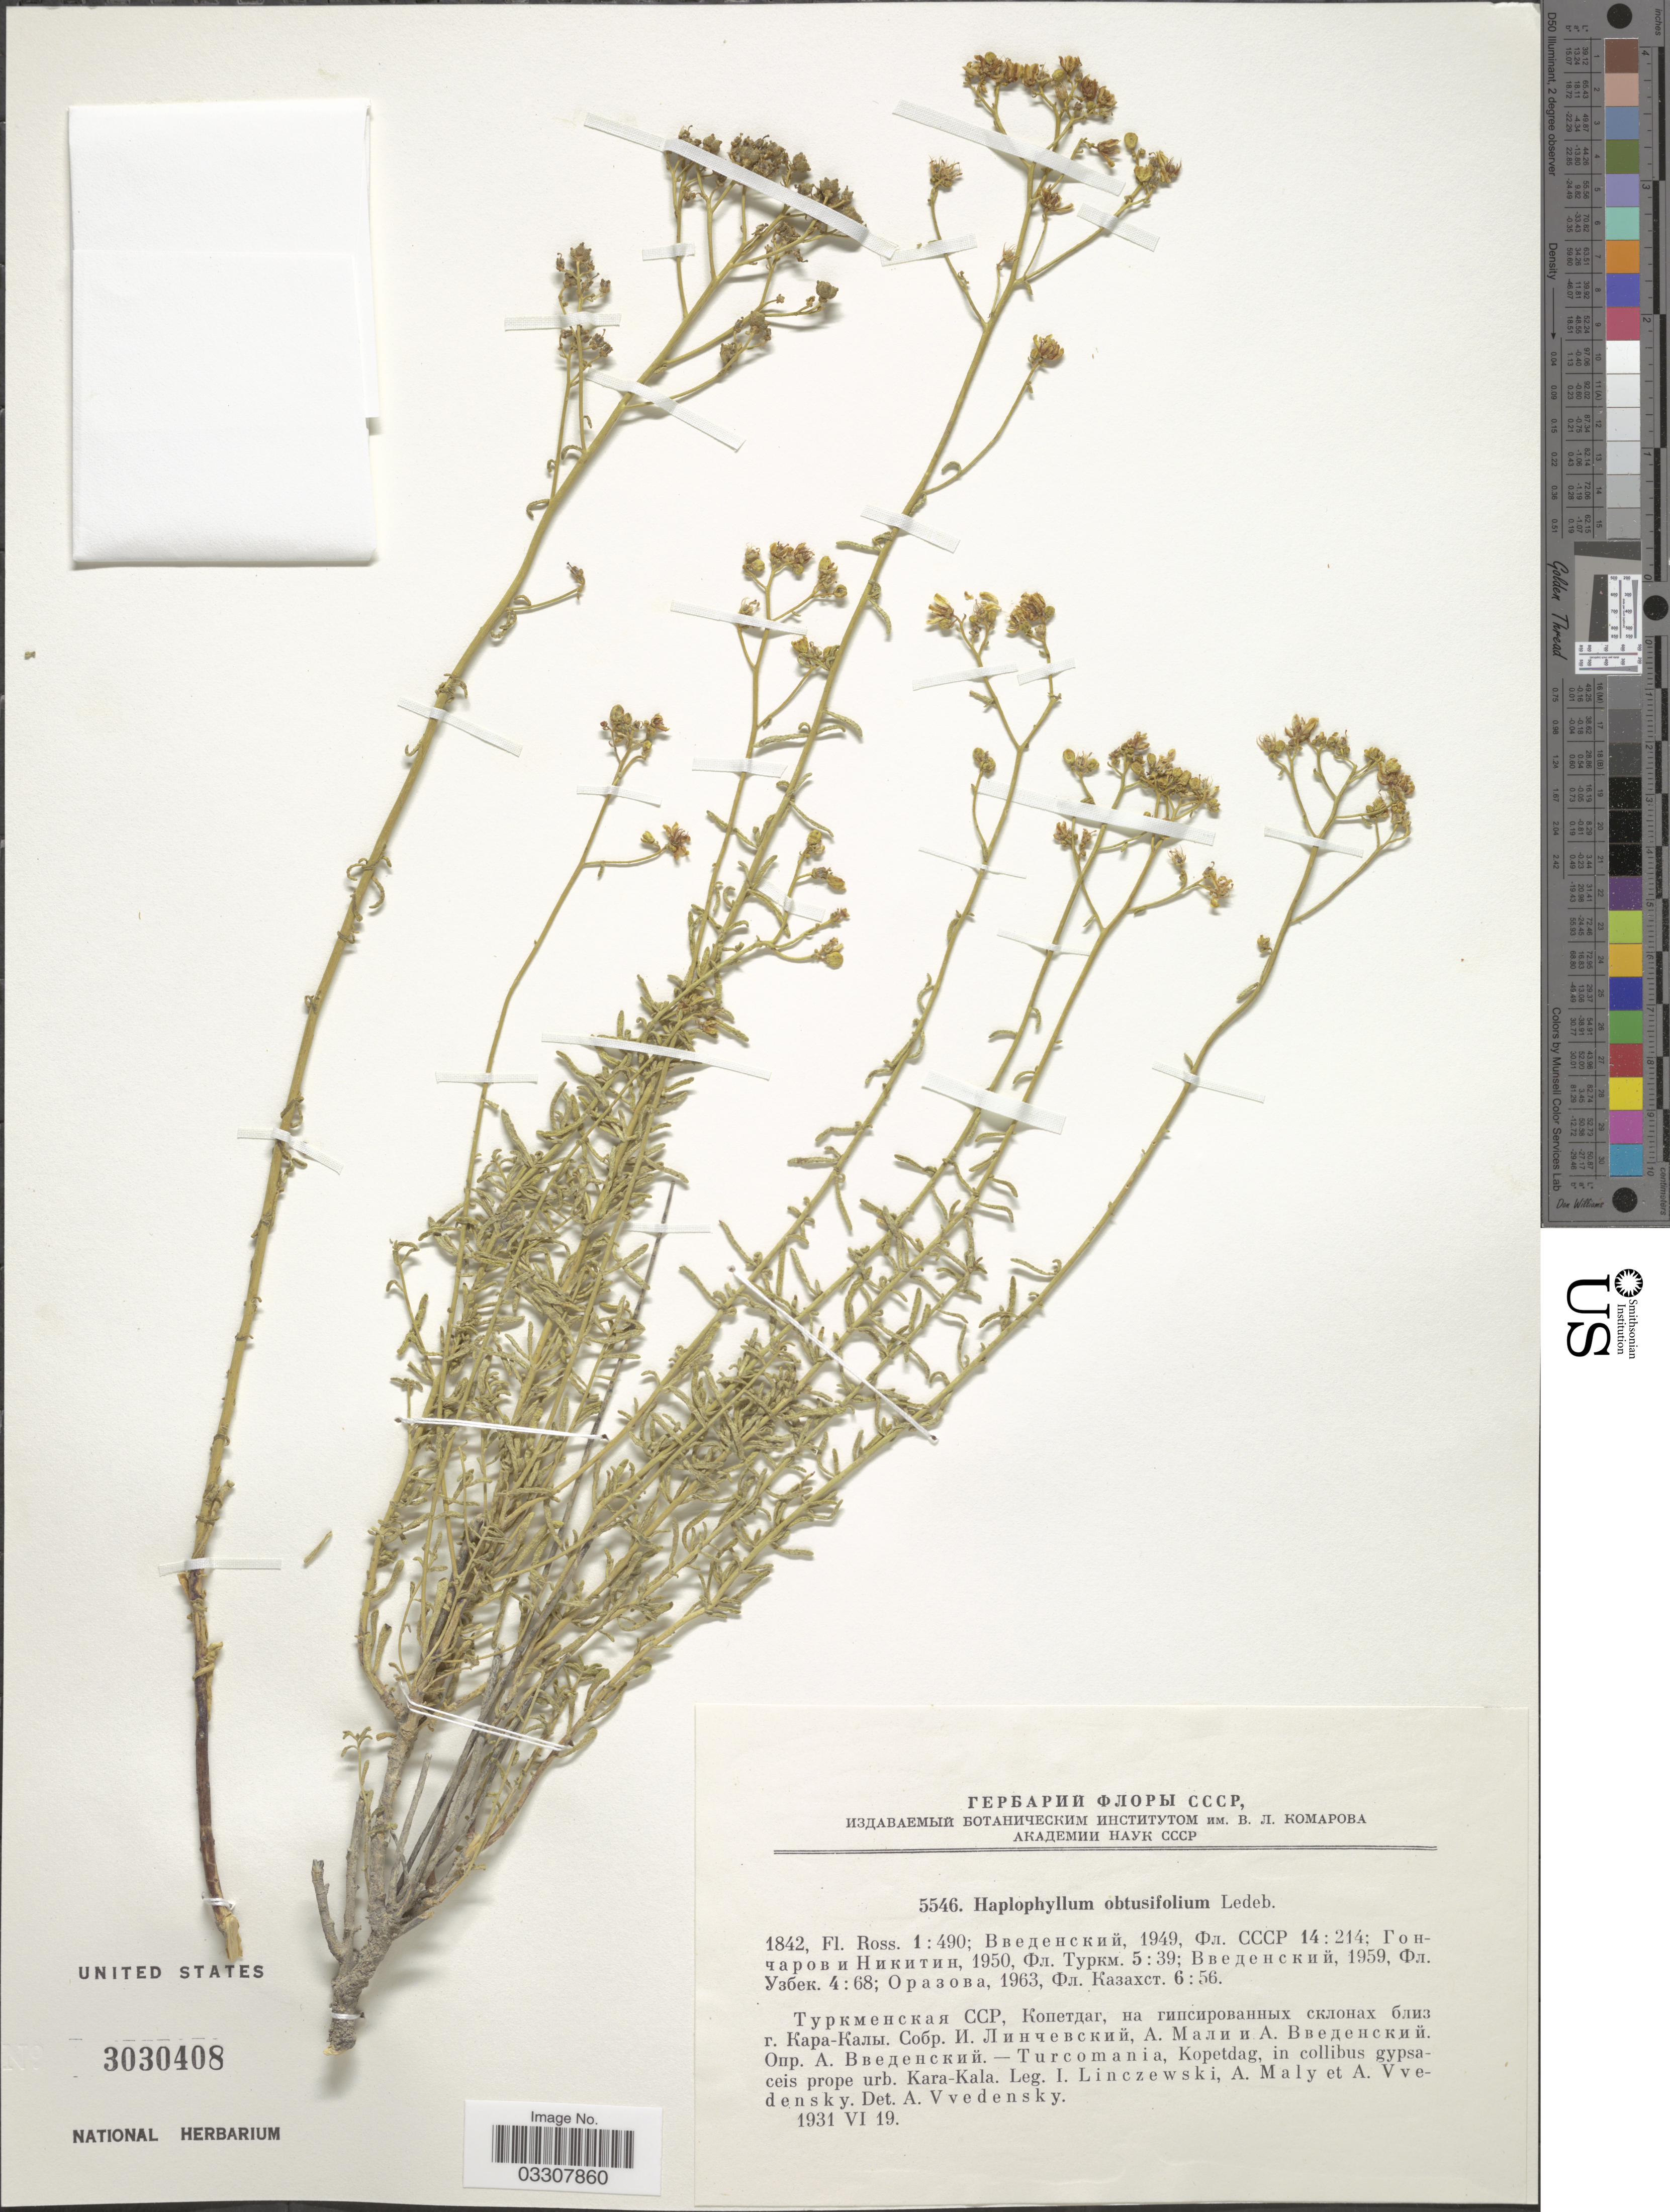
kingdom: Plantae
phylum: Tracheophyta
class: Magnoliopsida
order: Sapindales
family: Rutaceae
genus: Haplophyllum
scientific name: Haplophyllum obtusifolium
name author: (Ledeb.) Ledeb.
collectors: I. Linczewski, A. Maly & A. Vvedensky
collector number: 5546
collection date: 1931-06-19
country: Turkmenistan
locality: Turcomania, Kopetdag, in collibus gypsaceis prope urb. Kara-Kala.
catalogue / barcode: US 3030408